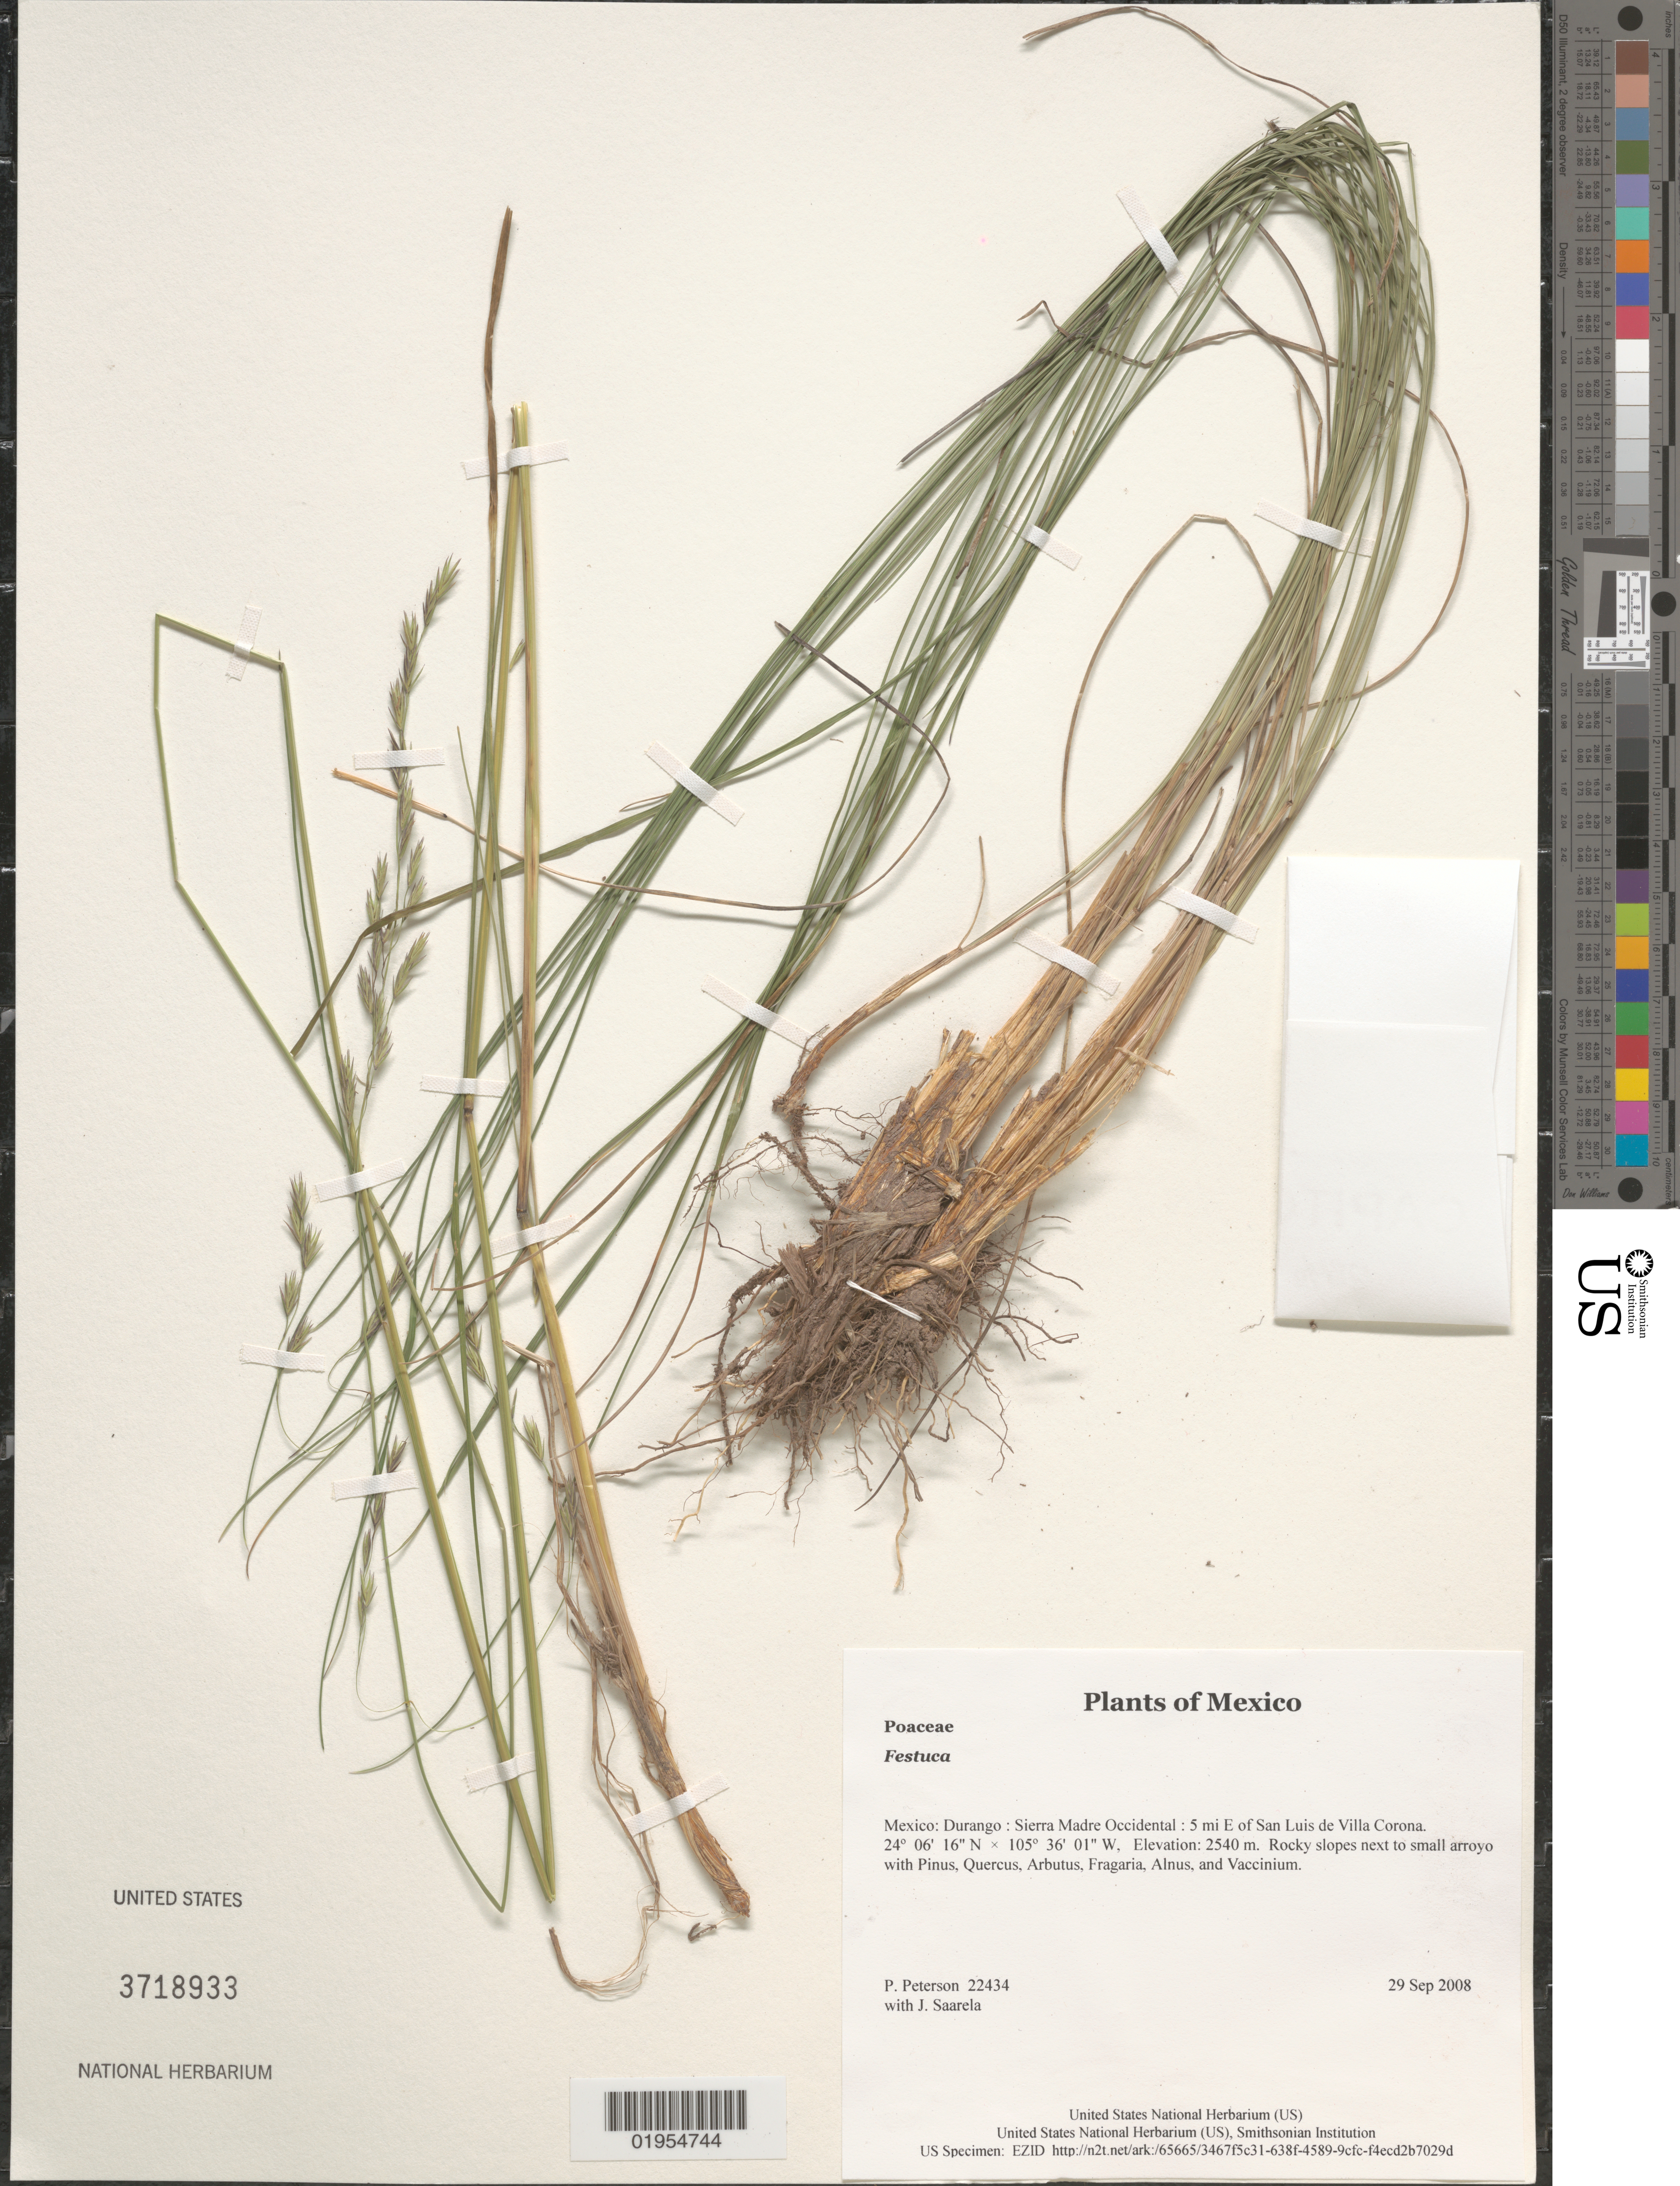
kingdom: Plantae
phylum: Tracheophyta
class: Liliopsida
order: Poales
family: Poaceae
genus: Festuca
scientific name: Festuca sp.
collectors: P. M. Peterson & J. Saarela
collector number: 22434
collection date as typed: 29 Sep 2008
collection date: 2008-09-29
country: Mexico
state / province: Durango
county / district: Sierra Madre Occidental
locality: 5 mi E of San Luis de Villa Corona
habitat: Rocky slopes next to small arroyo with Pinus, Quercus, Arbutus, Fragaria, Alnus, and Vaccinium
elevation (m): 2540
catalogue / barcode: US 3718933